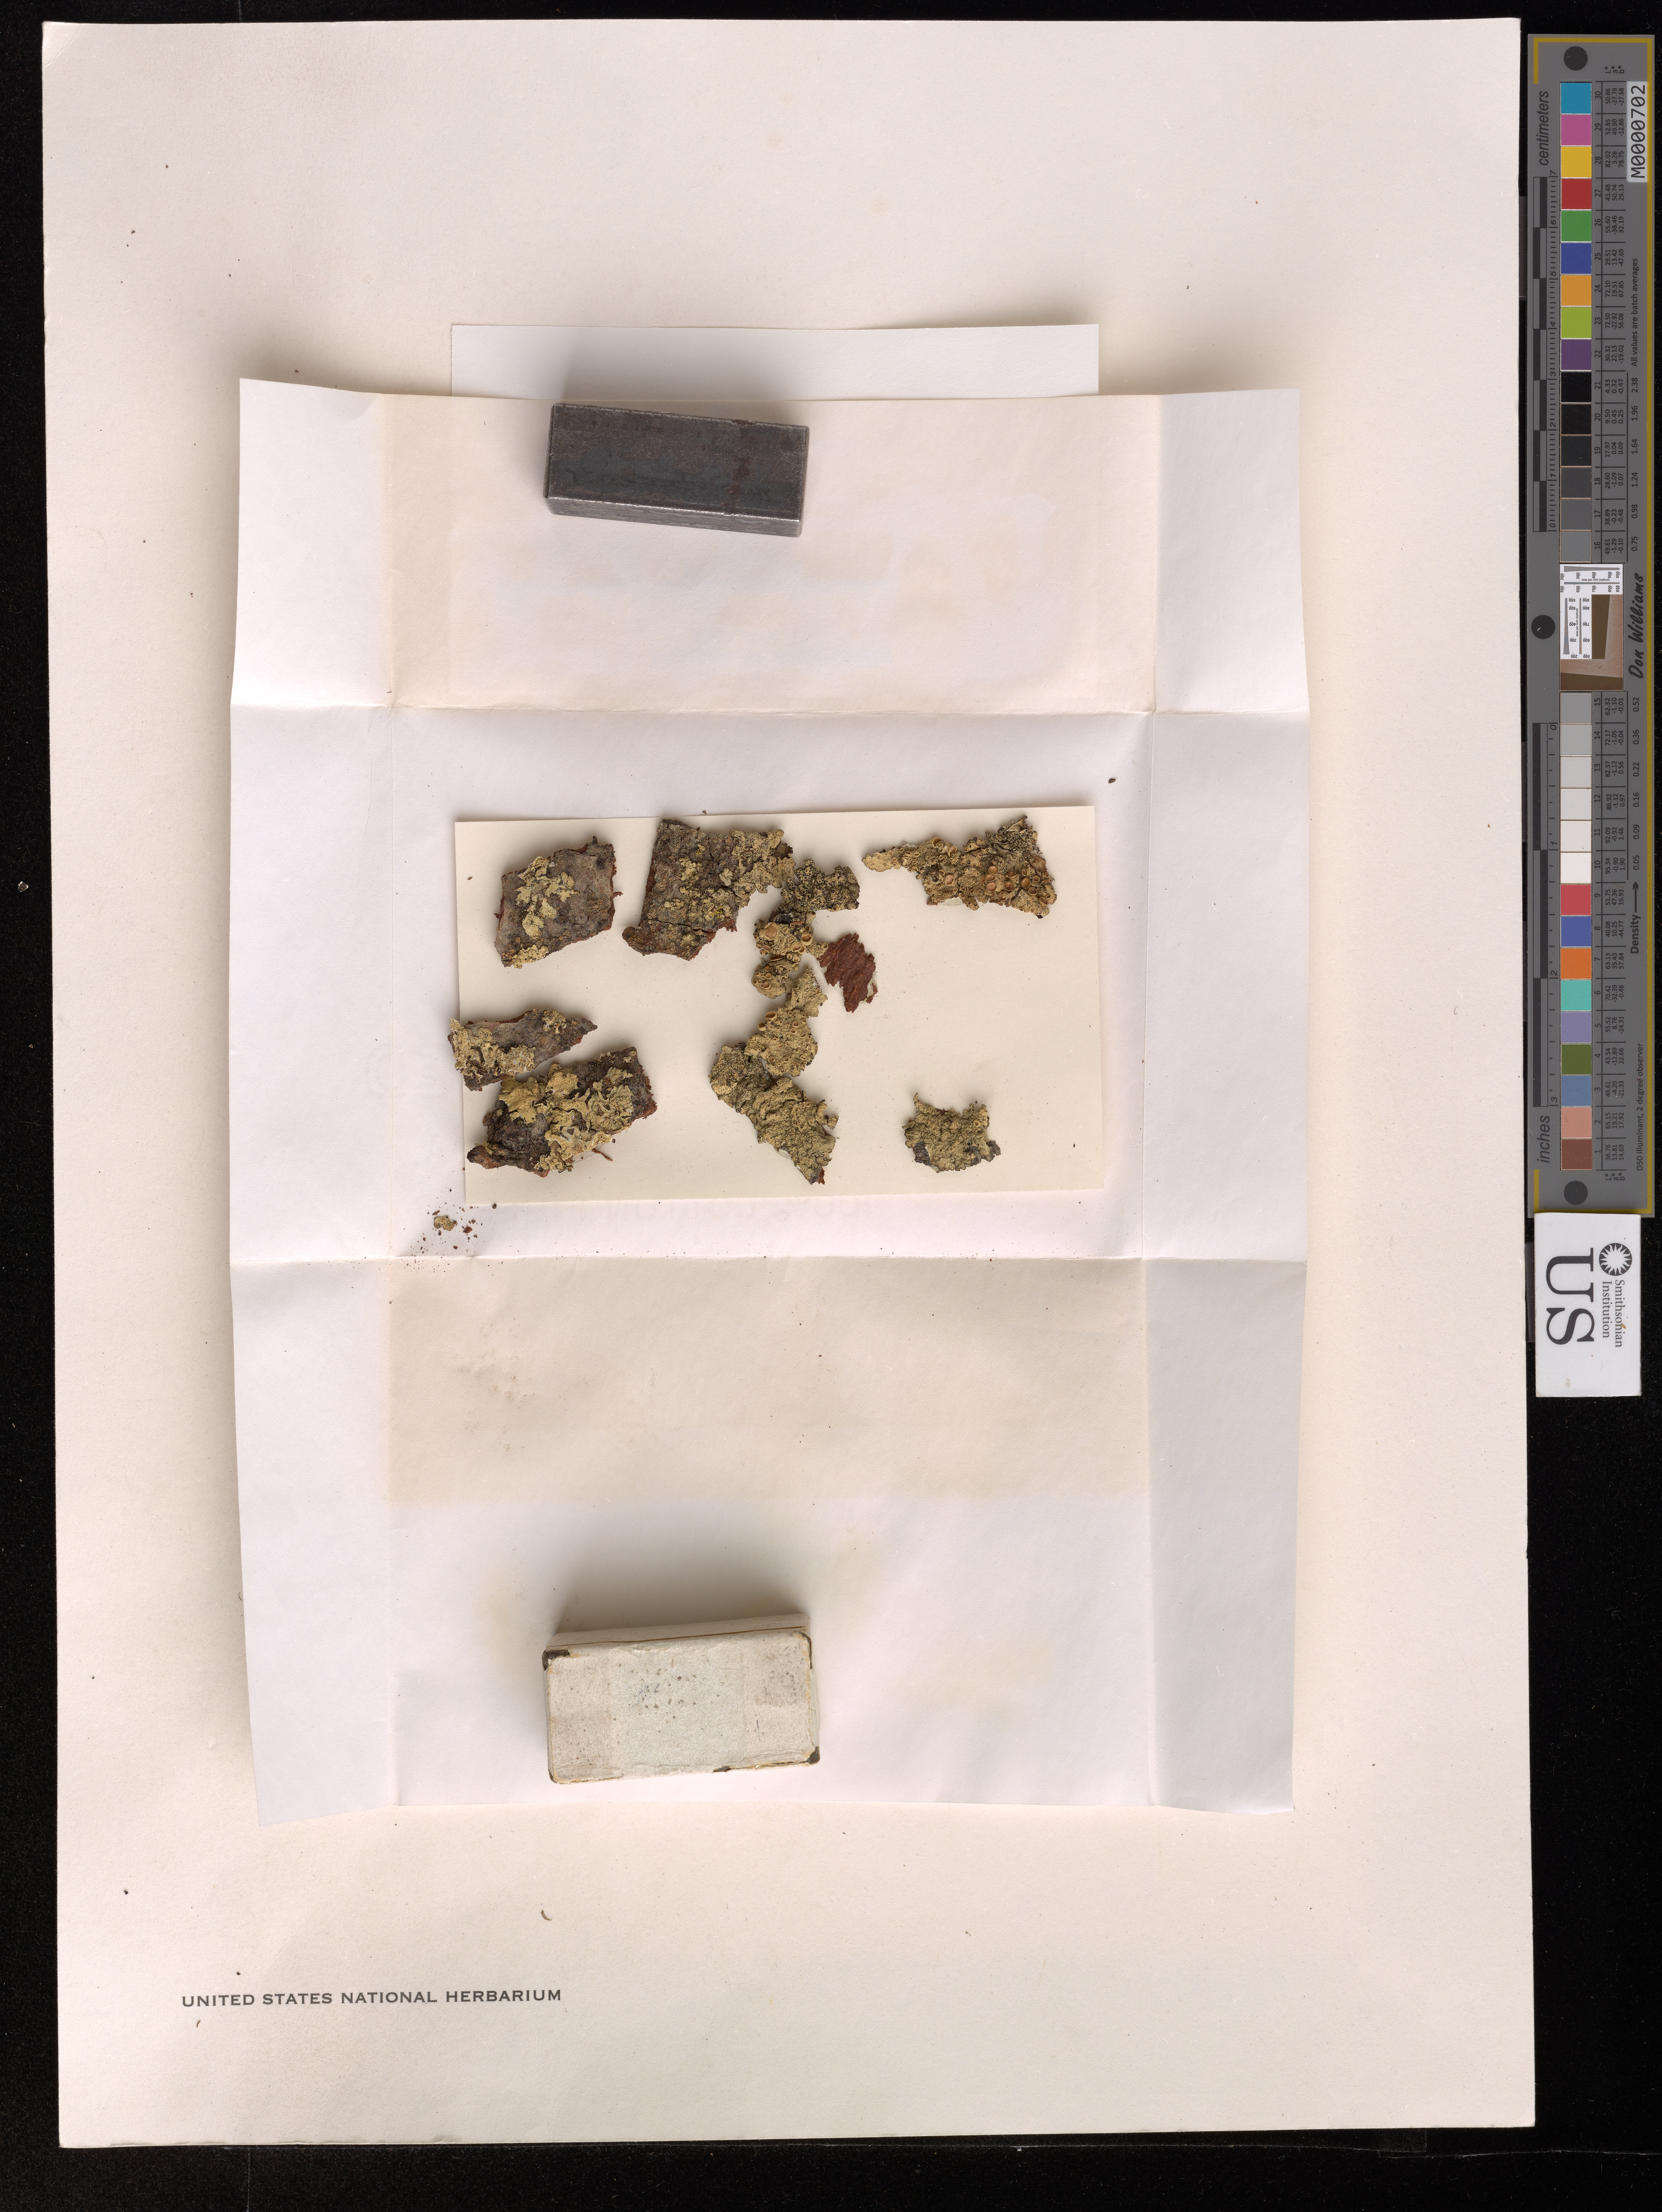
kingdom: Fungi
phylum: Ascomycota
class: Lecanoromycetes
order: Lecanorales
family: Parmeliaceae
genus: Parmelia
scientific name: Parmelia sphaerosporella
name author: (Müll. Arg.) Goward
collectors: M. Hale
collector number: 51661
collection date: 1978-08-06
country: United States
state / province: California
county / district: Mariposa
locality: Fir Forest. Taft Point, Yosemite National Park